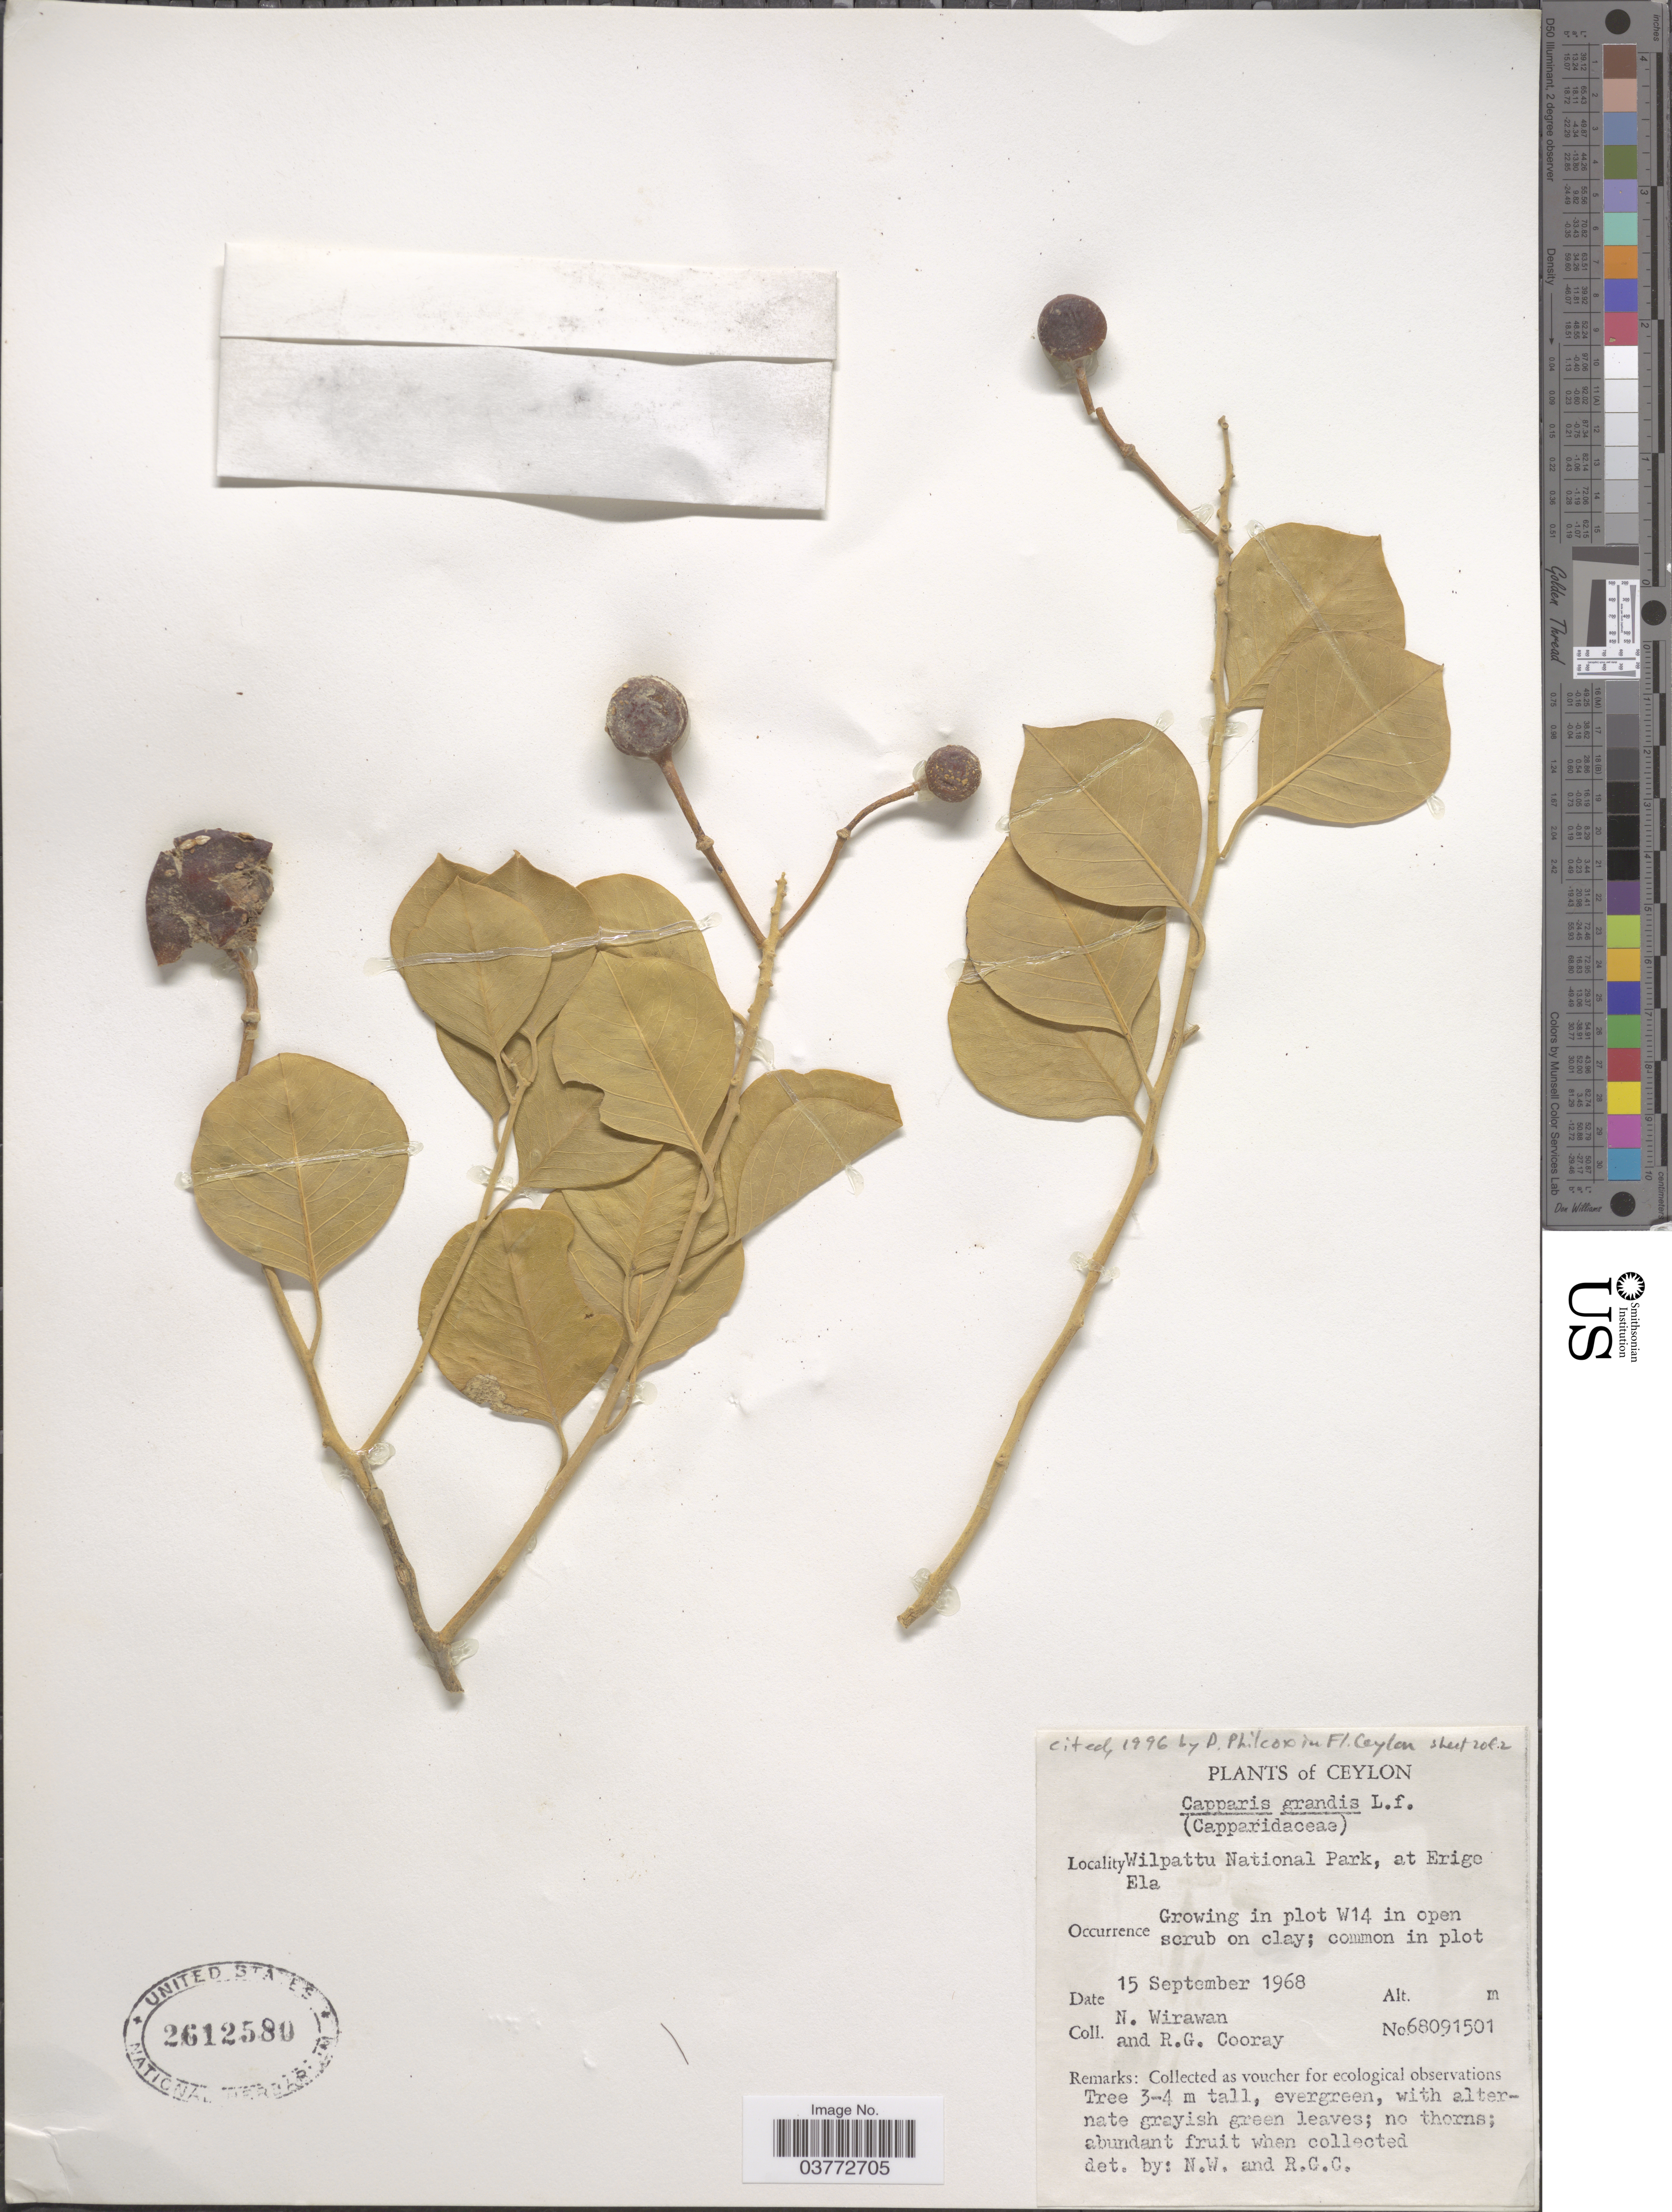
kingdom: Plantae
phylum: Tracheophyta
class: Magnoliopsida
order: Brassicales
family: Capparaceae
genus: Capparis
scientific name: Capparis grandis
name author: L. f.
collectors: N. Wirawan & R. Cooray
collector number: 68091501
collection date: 1968-09-15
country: Sri Lanka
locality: Ceylon. Wilpattu National Park, at Erige Ela. Plot W14.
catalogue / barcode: US 2612580